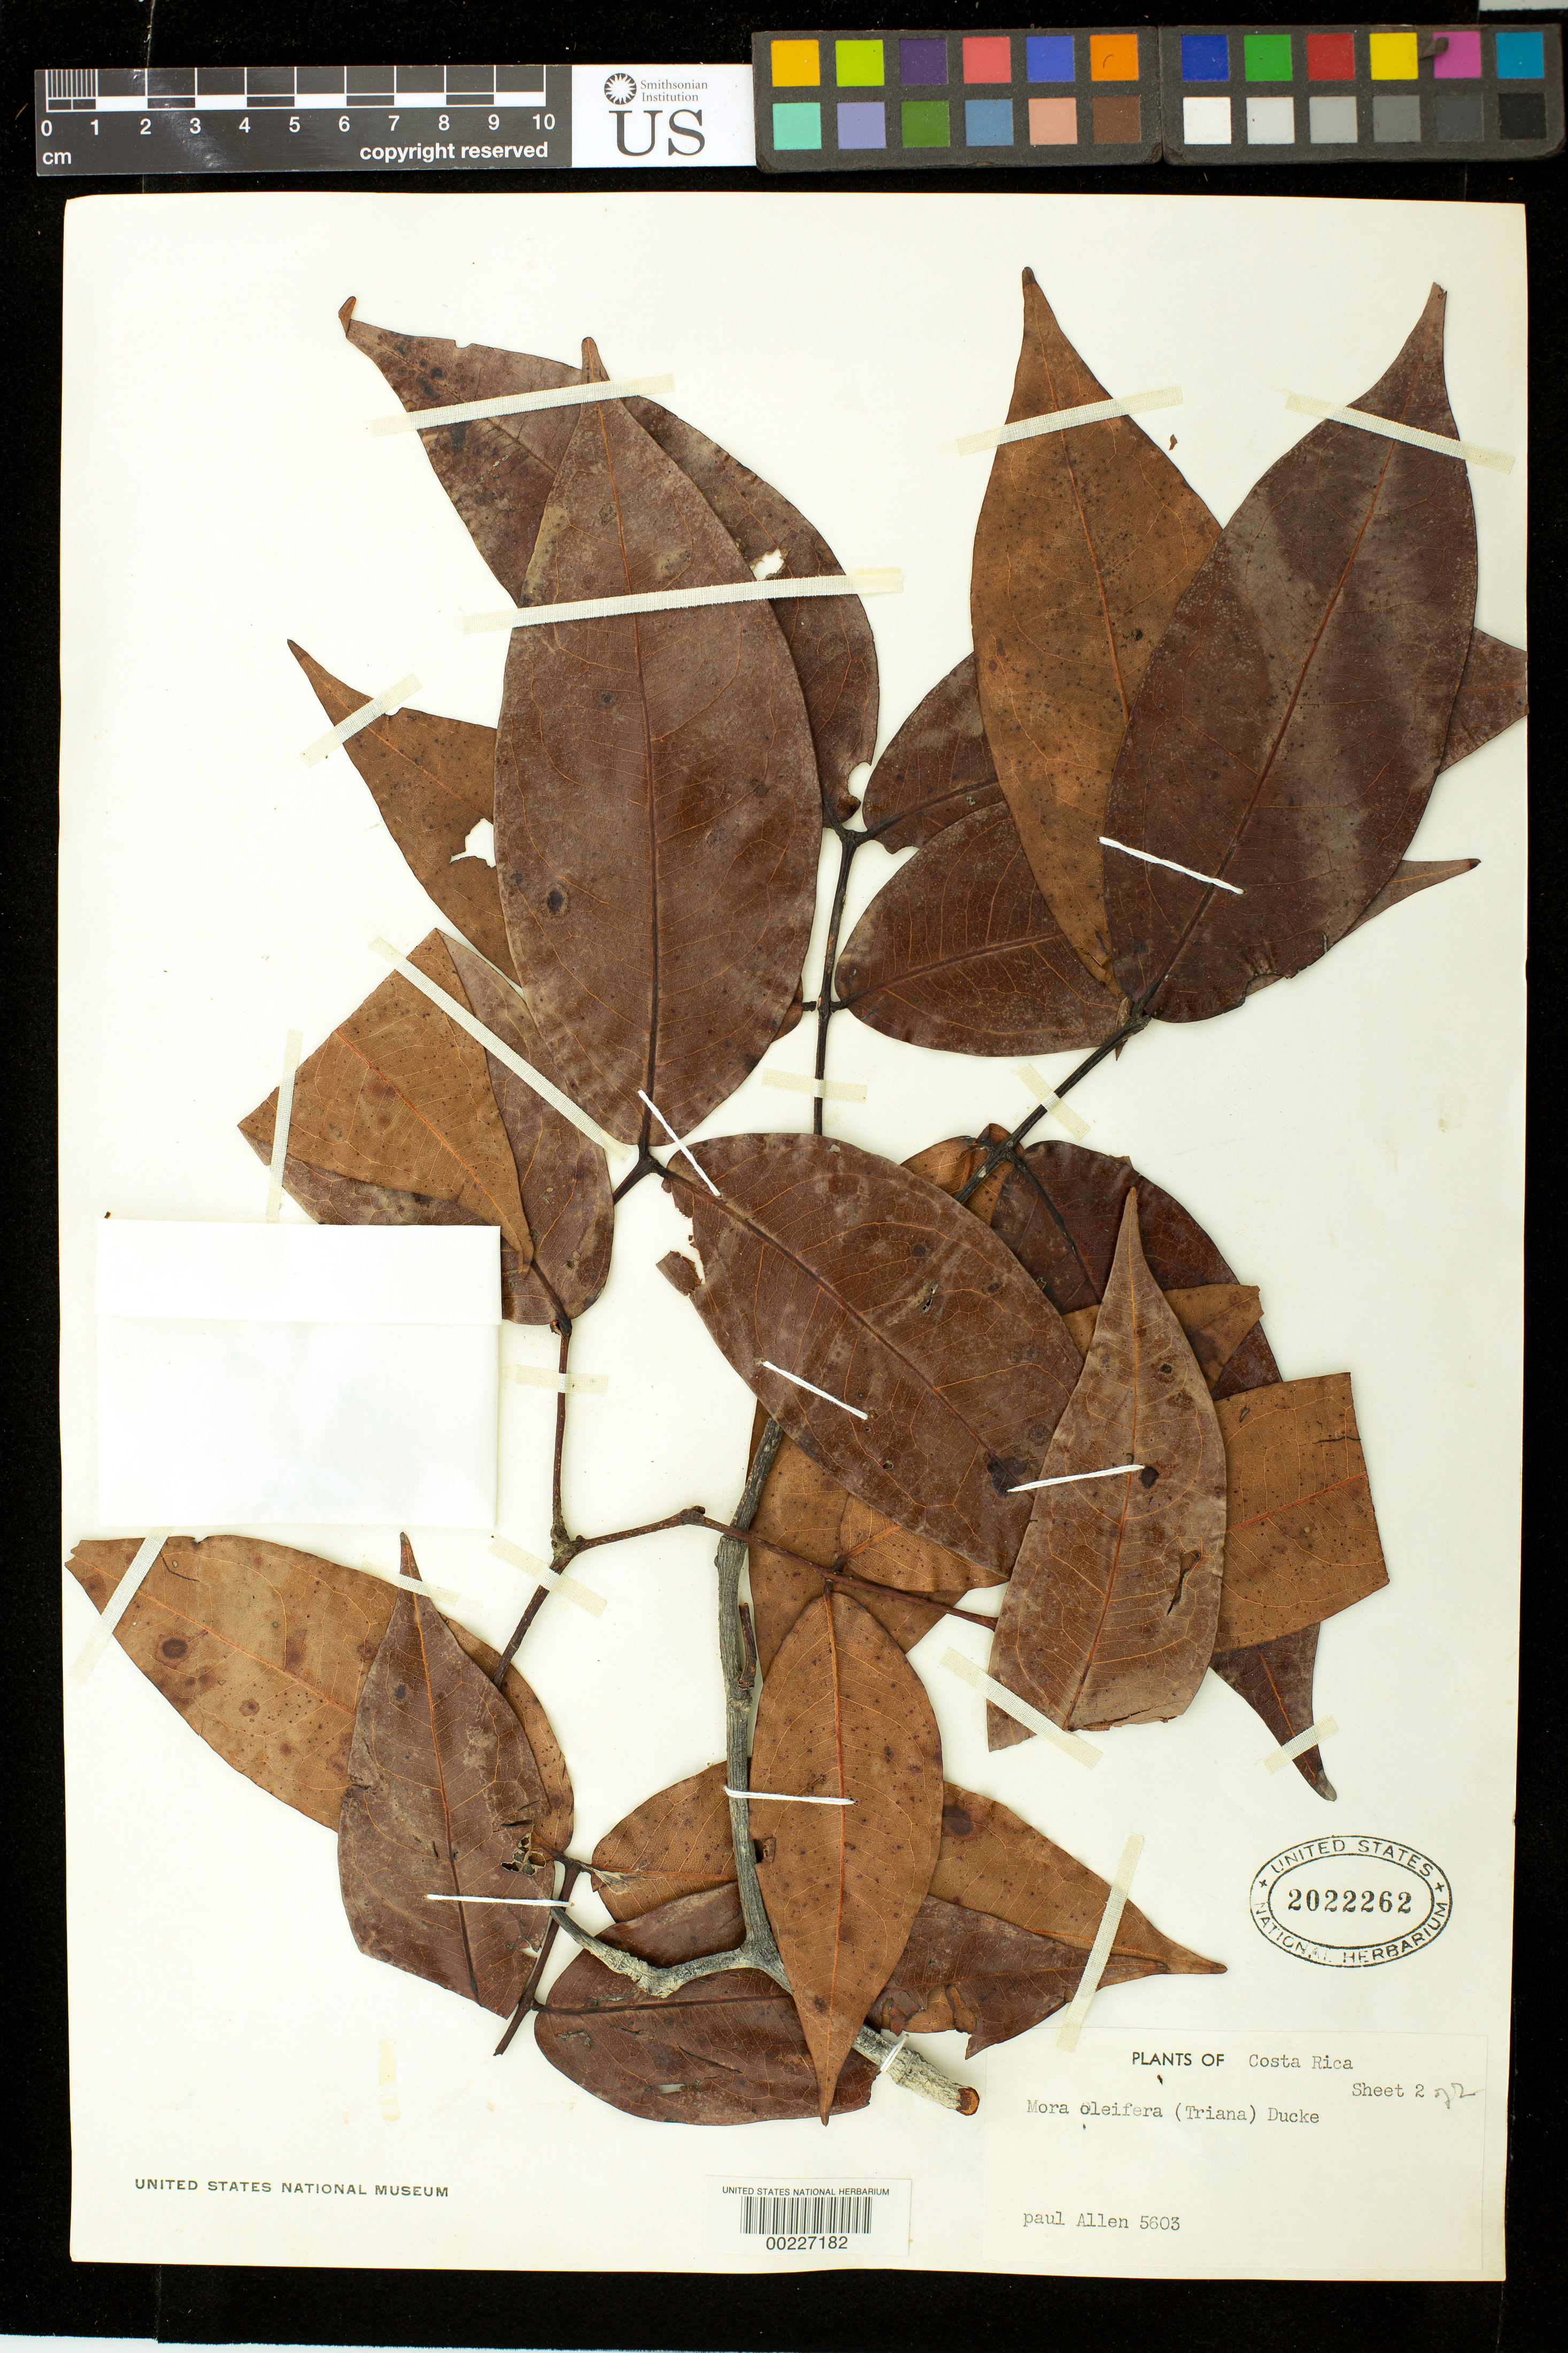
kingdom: Plantae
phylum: Tracheophyta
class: Magnoliopsida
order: Fabales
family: Fabaceae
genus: Mora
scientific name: Mora megistosperma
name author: (Pittier) Britton & Rose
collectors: P. H. Allen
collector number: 5603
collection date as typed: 10 Aug 1950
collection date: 1950-08-10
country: Costa Rica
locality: Vicinity of Boca Brava de Rio Terralba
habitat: Along fringes of mangrove in tidal estuaries, mangrove swamps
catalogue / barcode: US 2022262